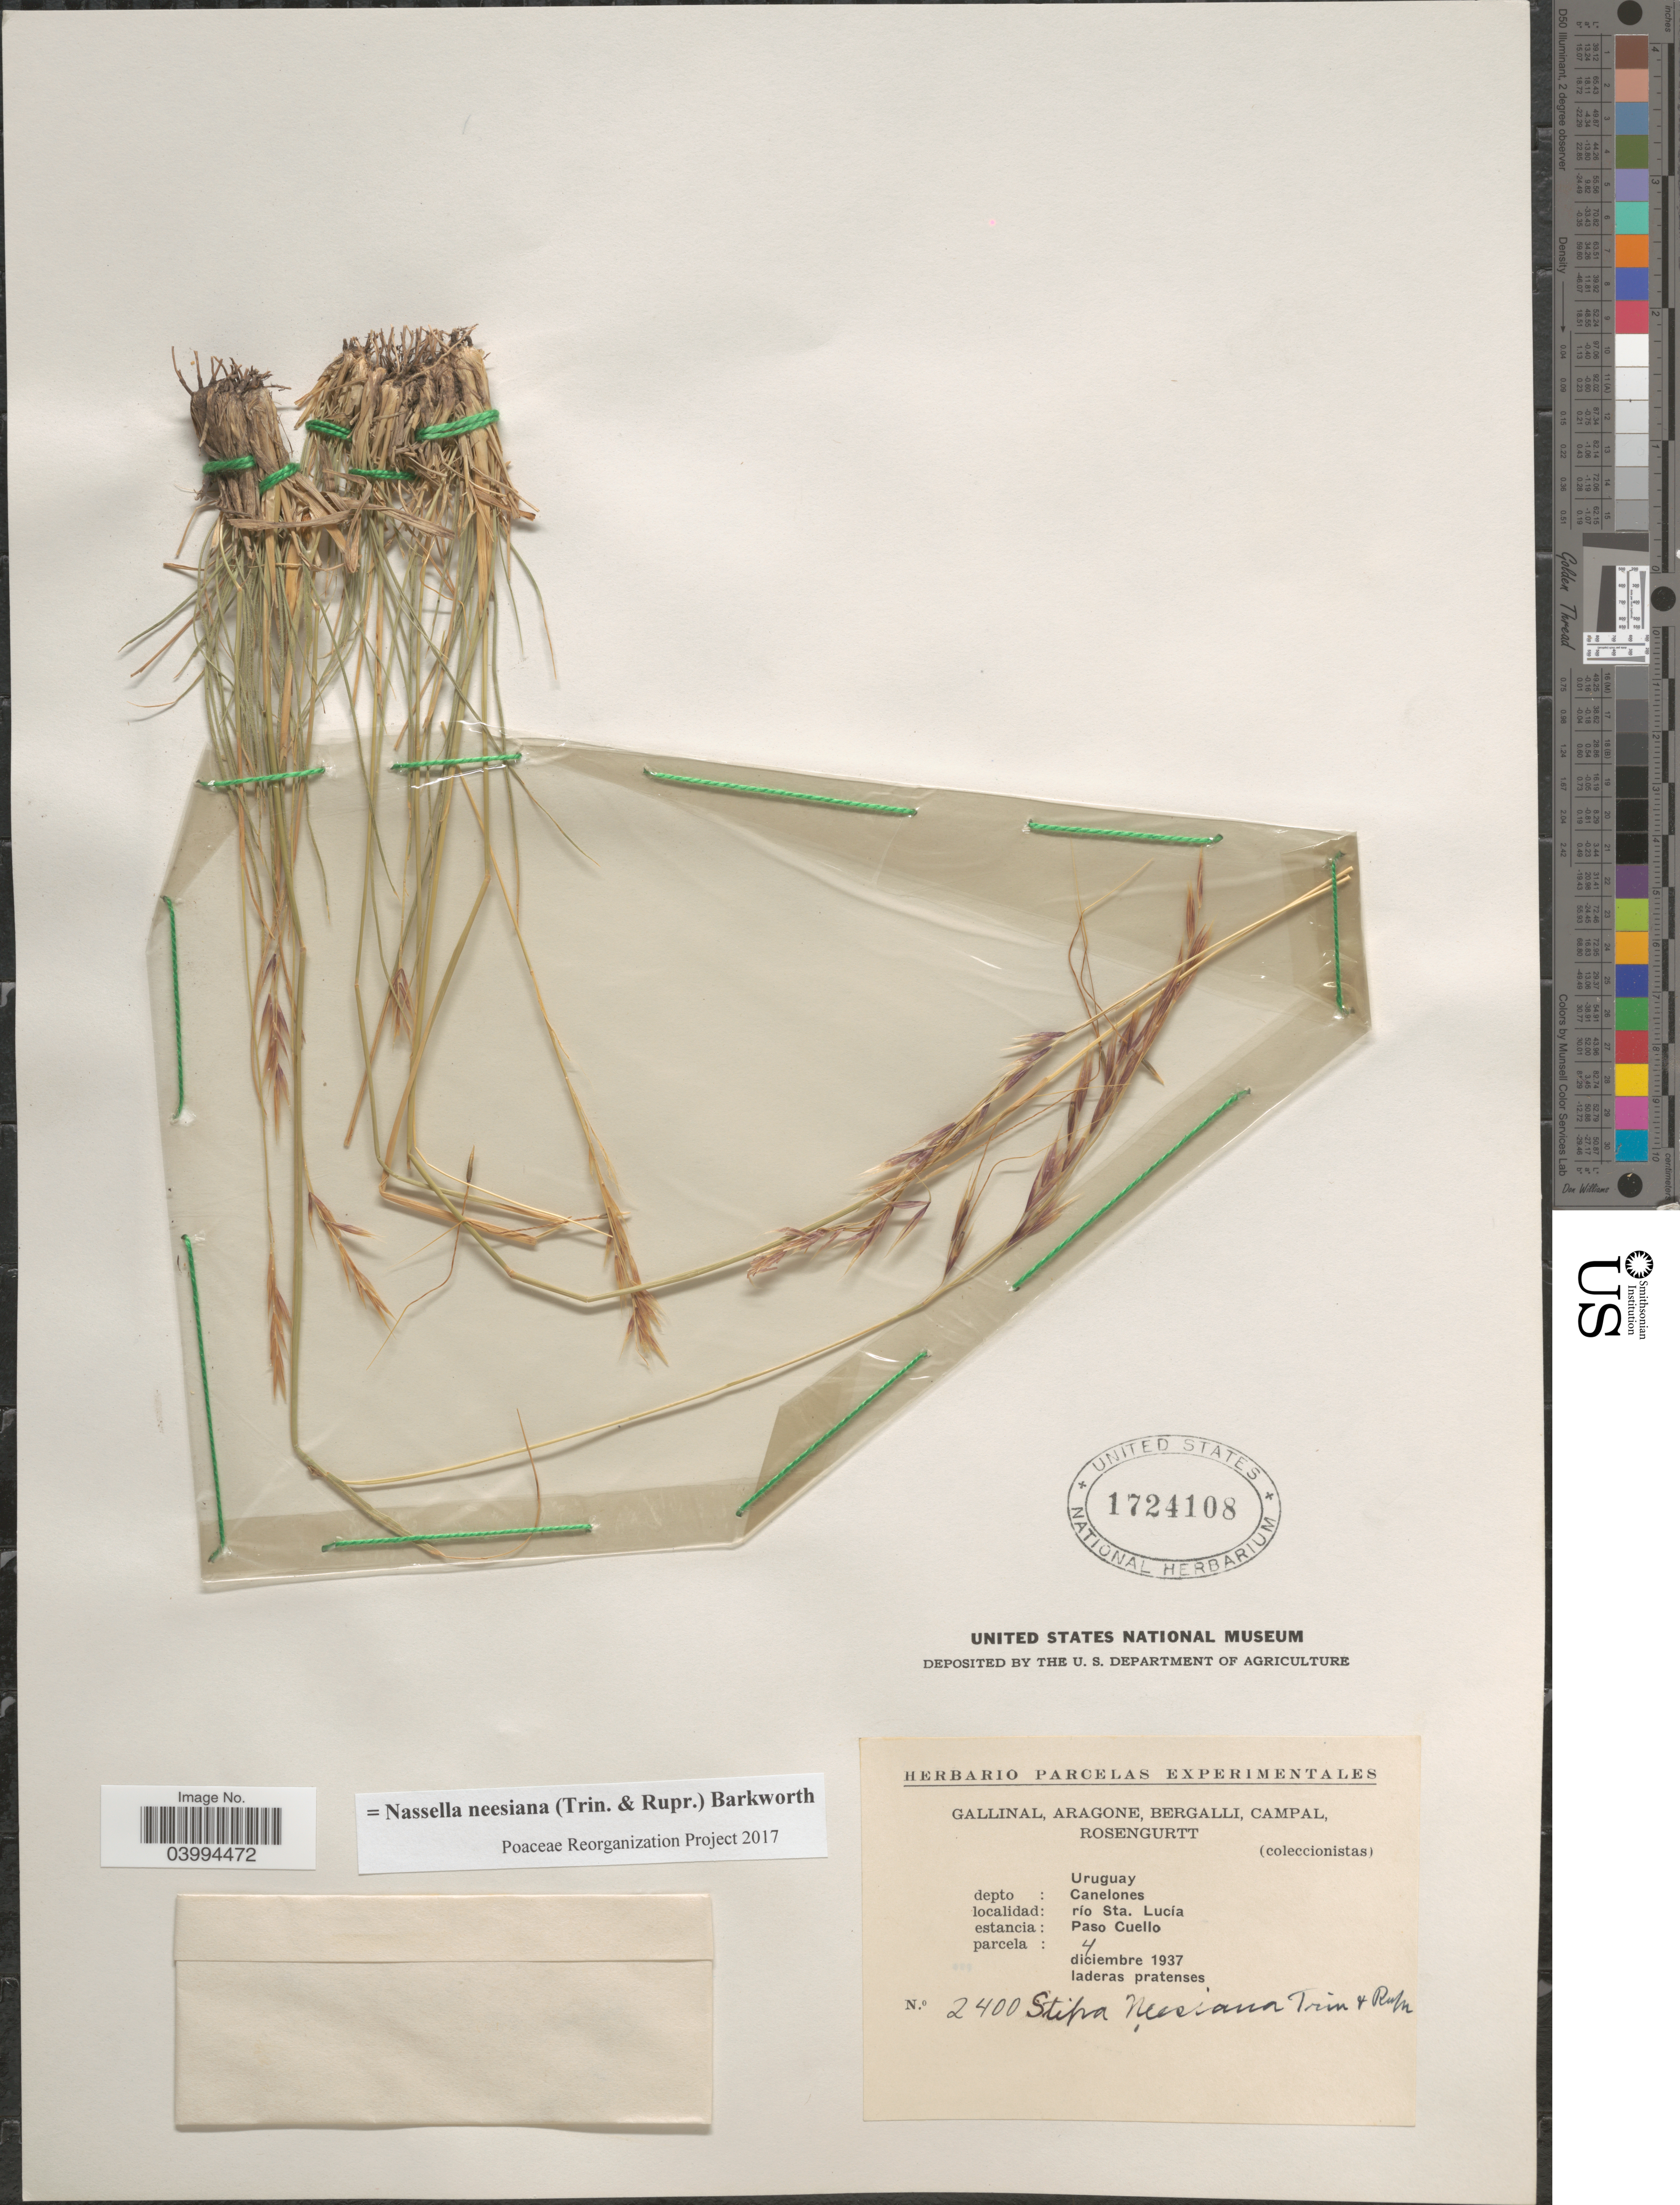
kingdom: Plantae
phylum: Tracheophyta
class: Liliopsida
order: Poales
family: Poaceae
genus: Nassella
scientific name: Nassella neesiana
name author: (Trin. & Rupr.) Barkworth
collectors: -. Gallinal, -- Aragone, -- Bergalli, -- Campal & Rosengurtt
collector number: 2400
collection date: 1937-12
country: Uruguay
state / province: Canelones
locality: Depto: Canelones. Río Sta. Lucia. Estancia: Paso Cuello. Parcela: 4.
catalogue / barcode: US 1724108